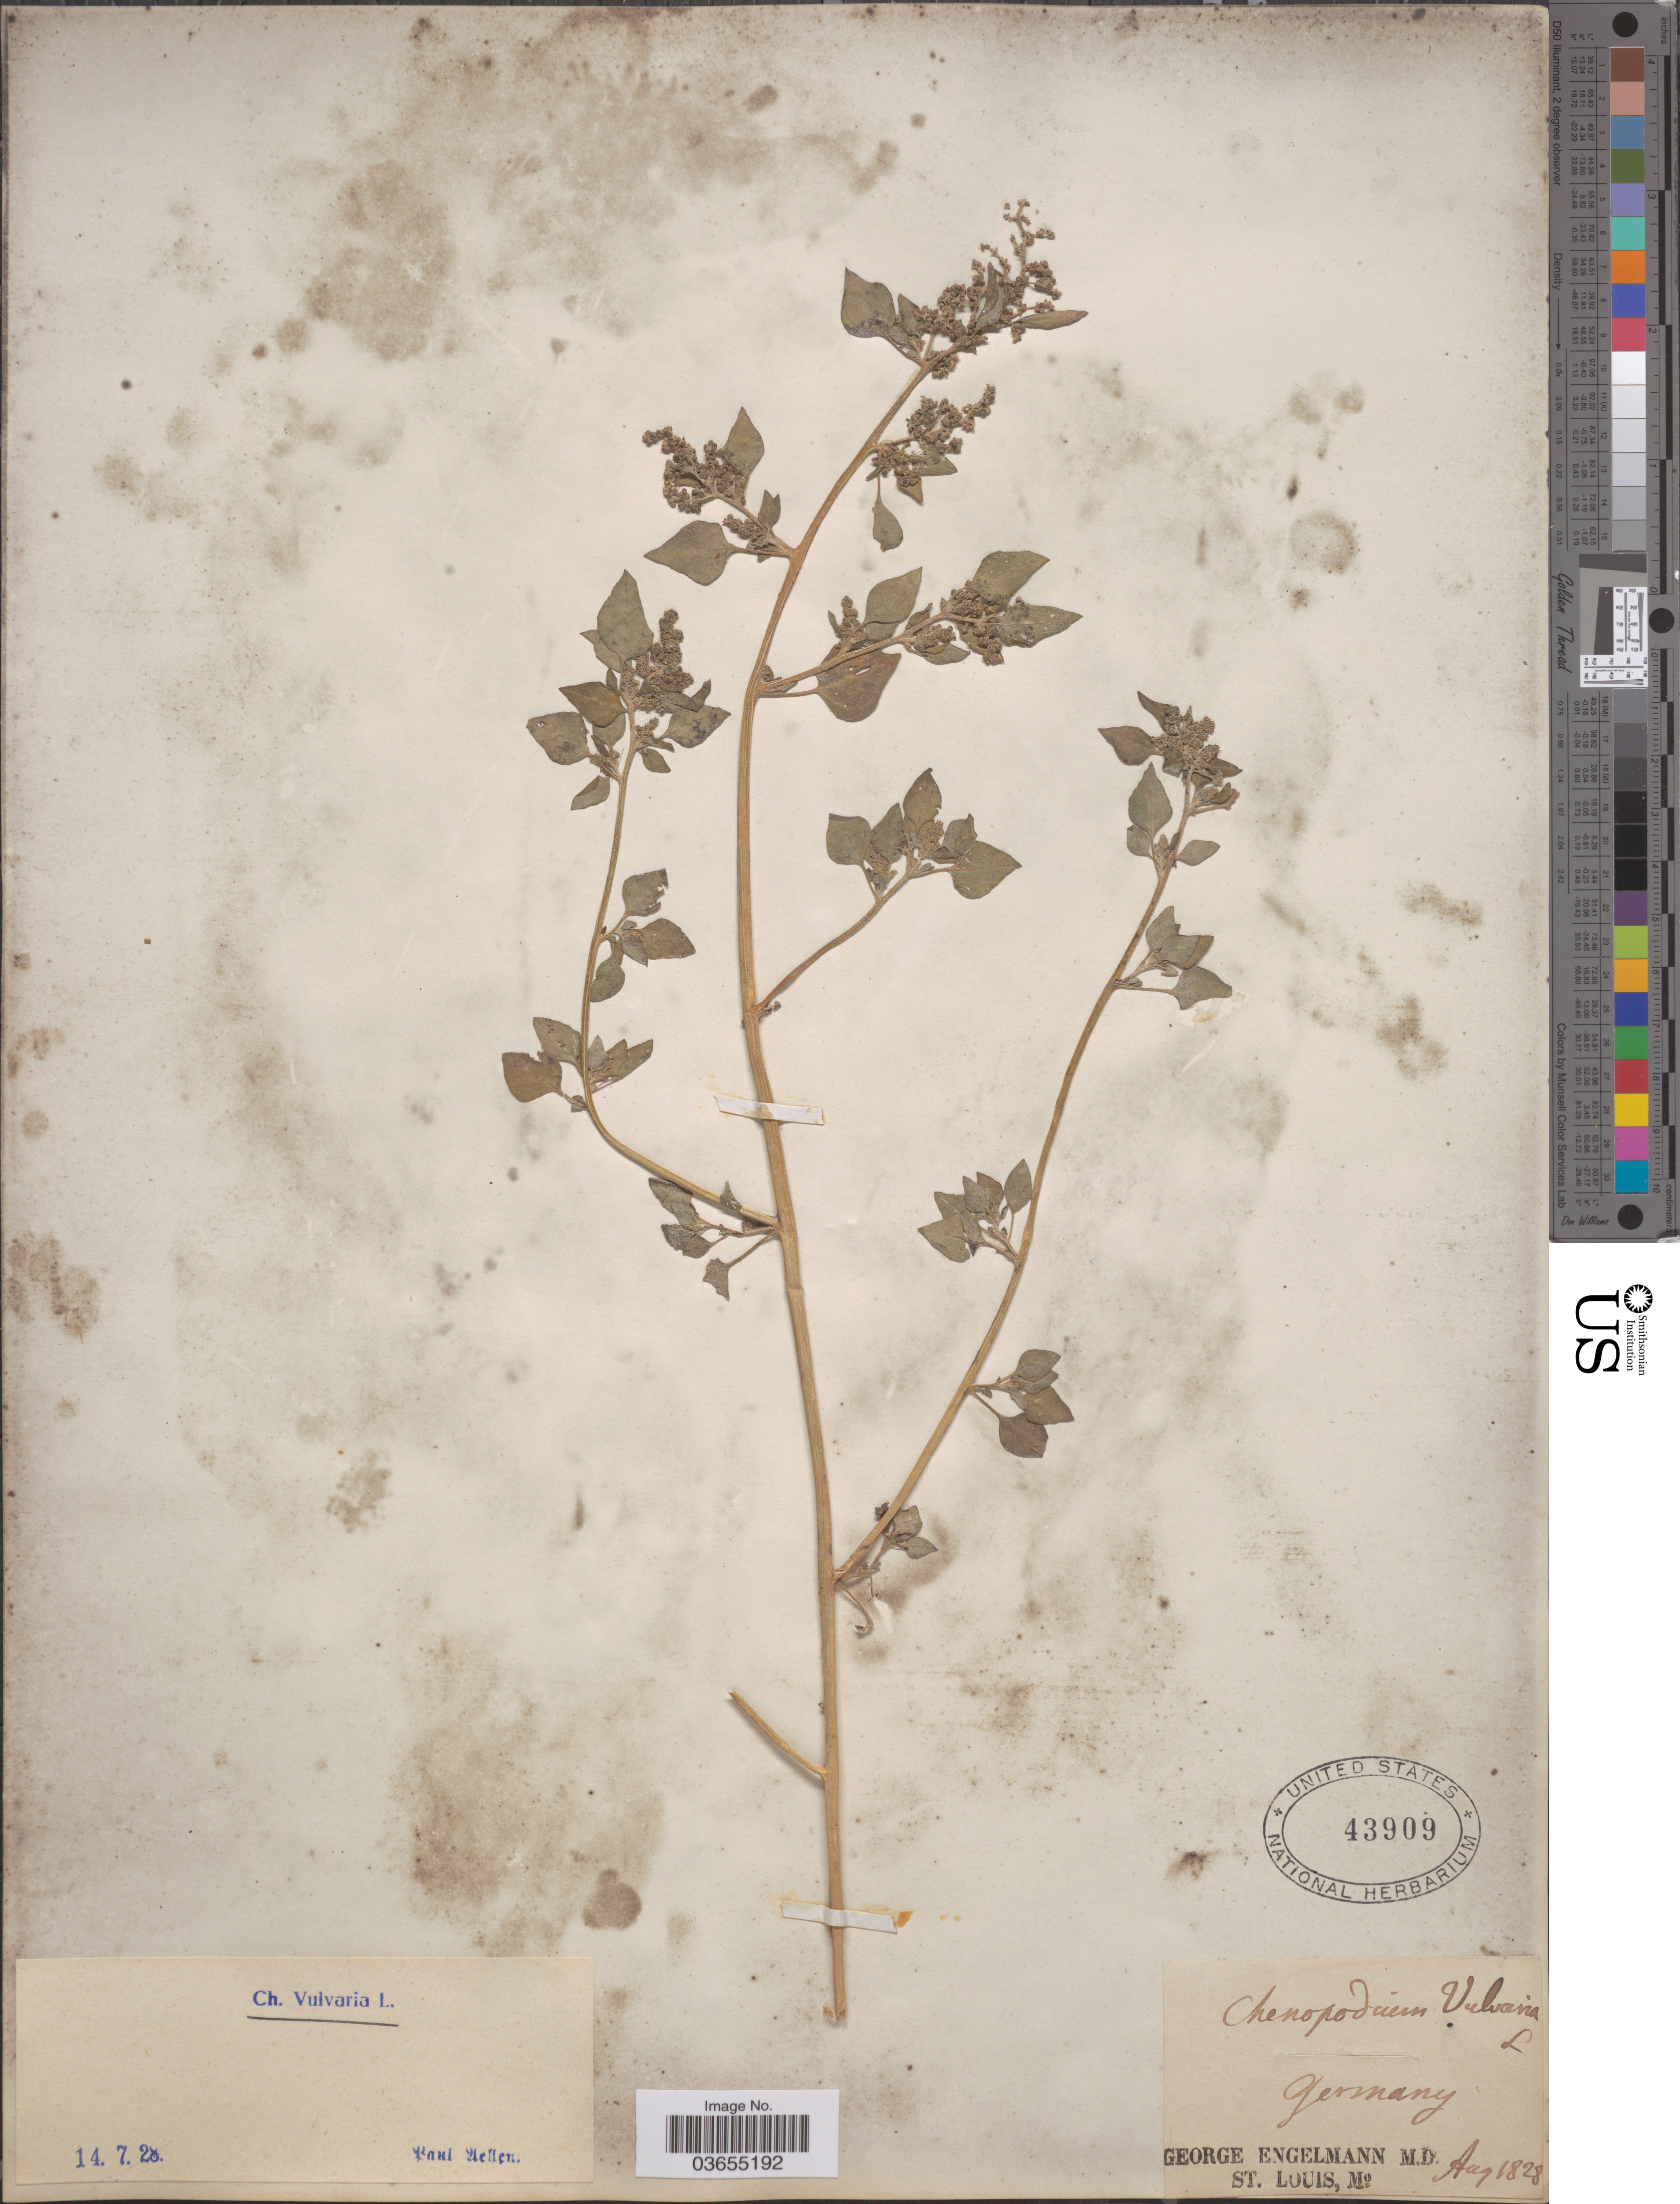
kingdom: Plantae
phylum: Tracheophyta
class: Magnoliopsida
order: Caryophyllales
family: Amaranthaceae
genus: Chenopodium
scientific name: Chenopodium vulvaria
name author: L.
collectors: G. Engelmann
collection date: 1828-08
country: Germany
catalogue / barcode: US 43909